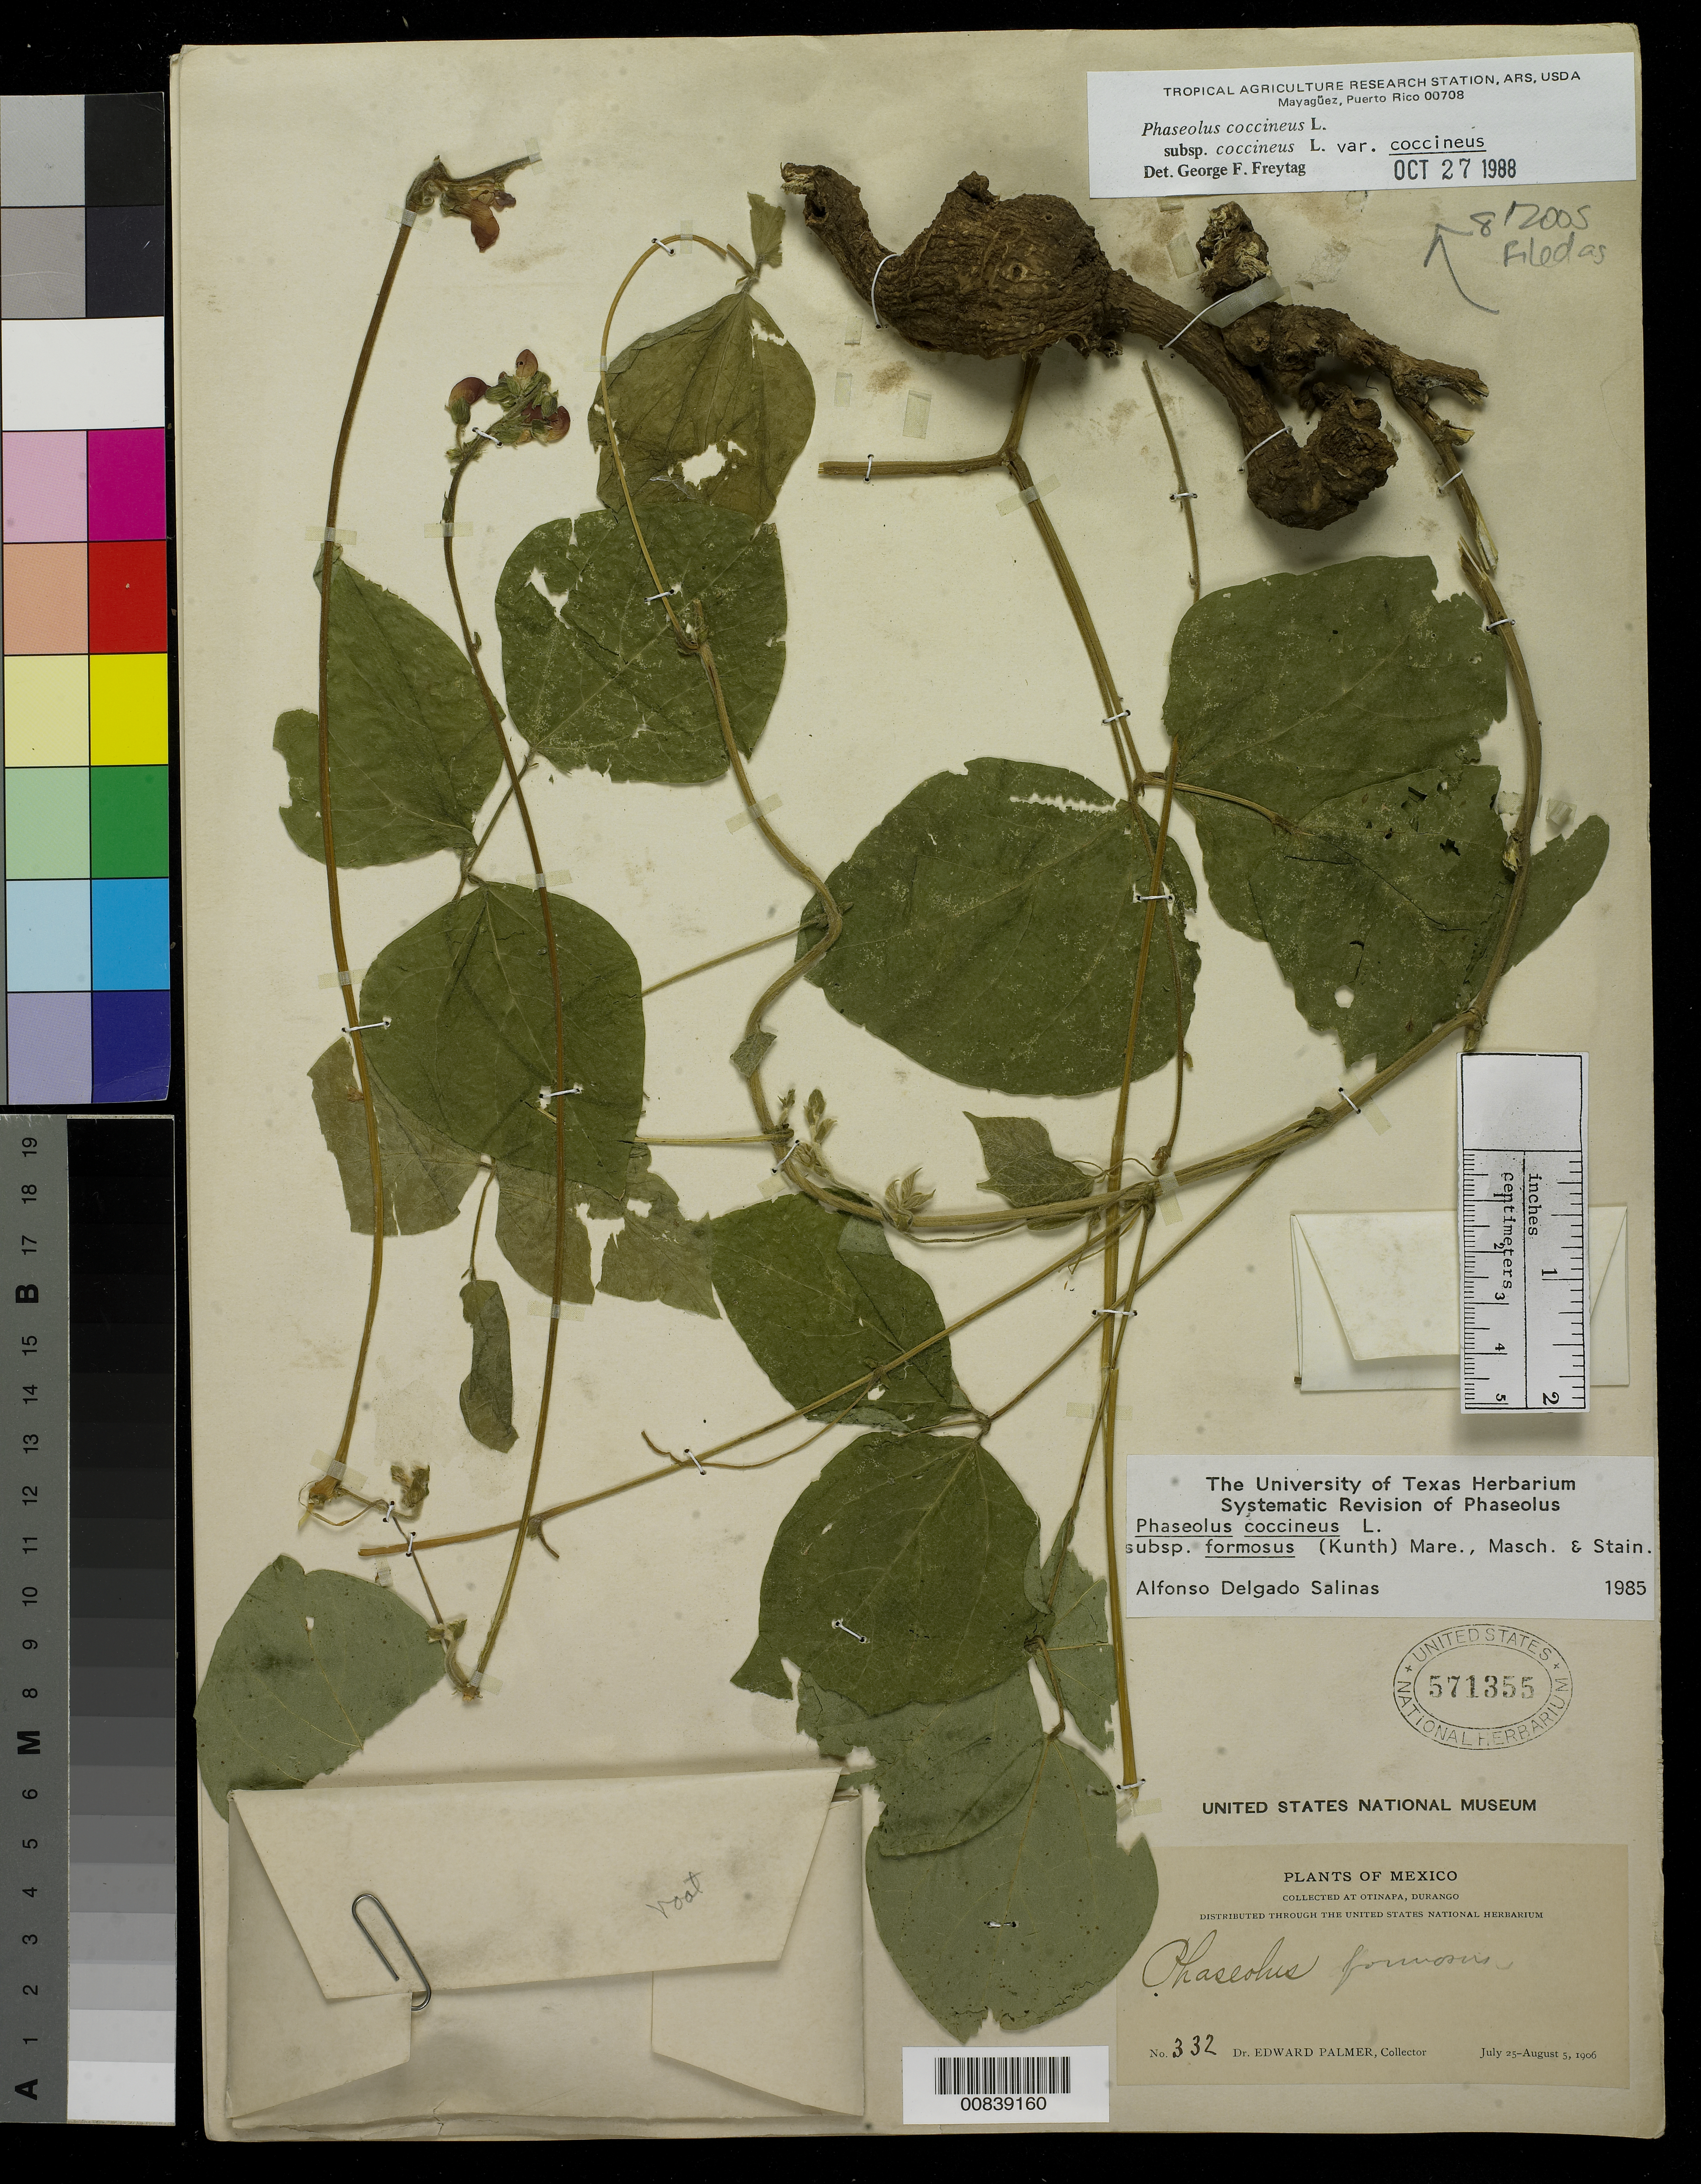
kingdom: Plantae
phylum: Tracheophyta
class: Magnoliopsida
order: Fabales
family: Fabaceae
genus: Phaseolus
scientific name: Phaseolus coccineus var. coccineus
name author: L.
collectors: E. Palmer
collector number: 332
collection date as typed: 25 Jul 1906 to 05 Aug 1906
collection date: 1906-07-25/1906-08-05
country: Mexico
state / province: Durango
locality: Otinapa, Durango.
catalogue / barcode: US 571355